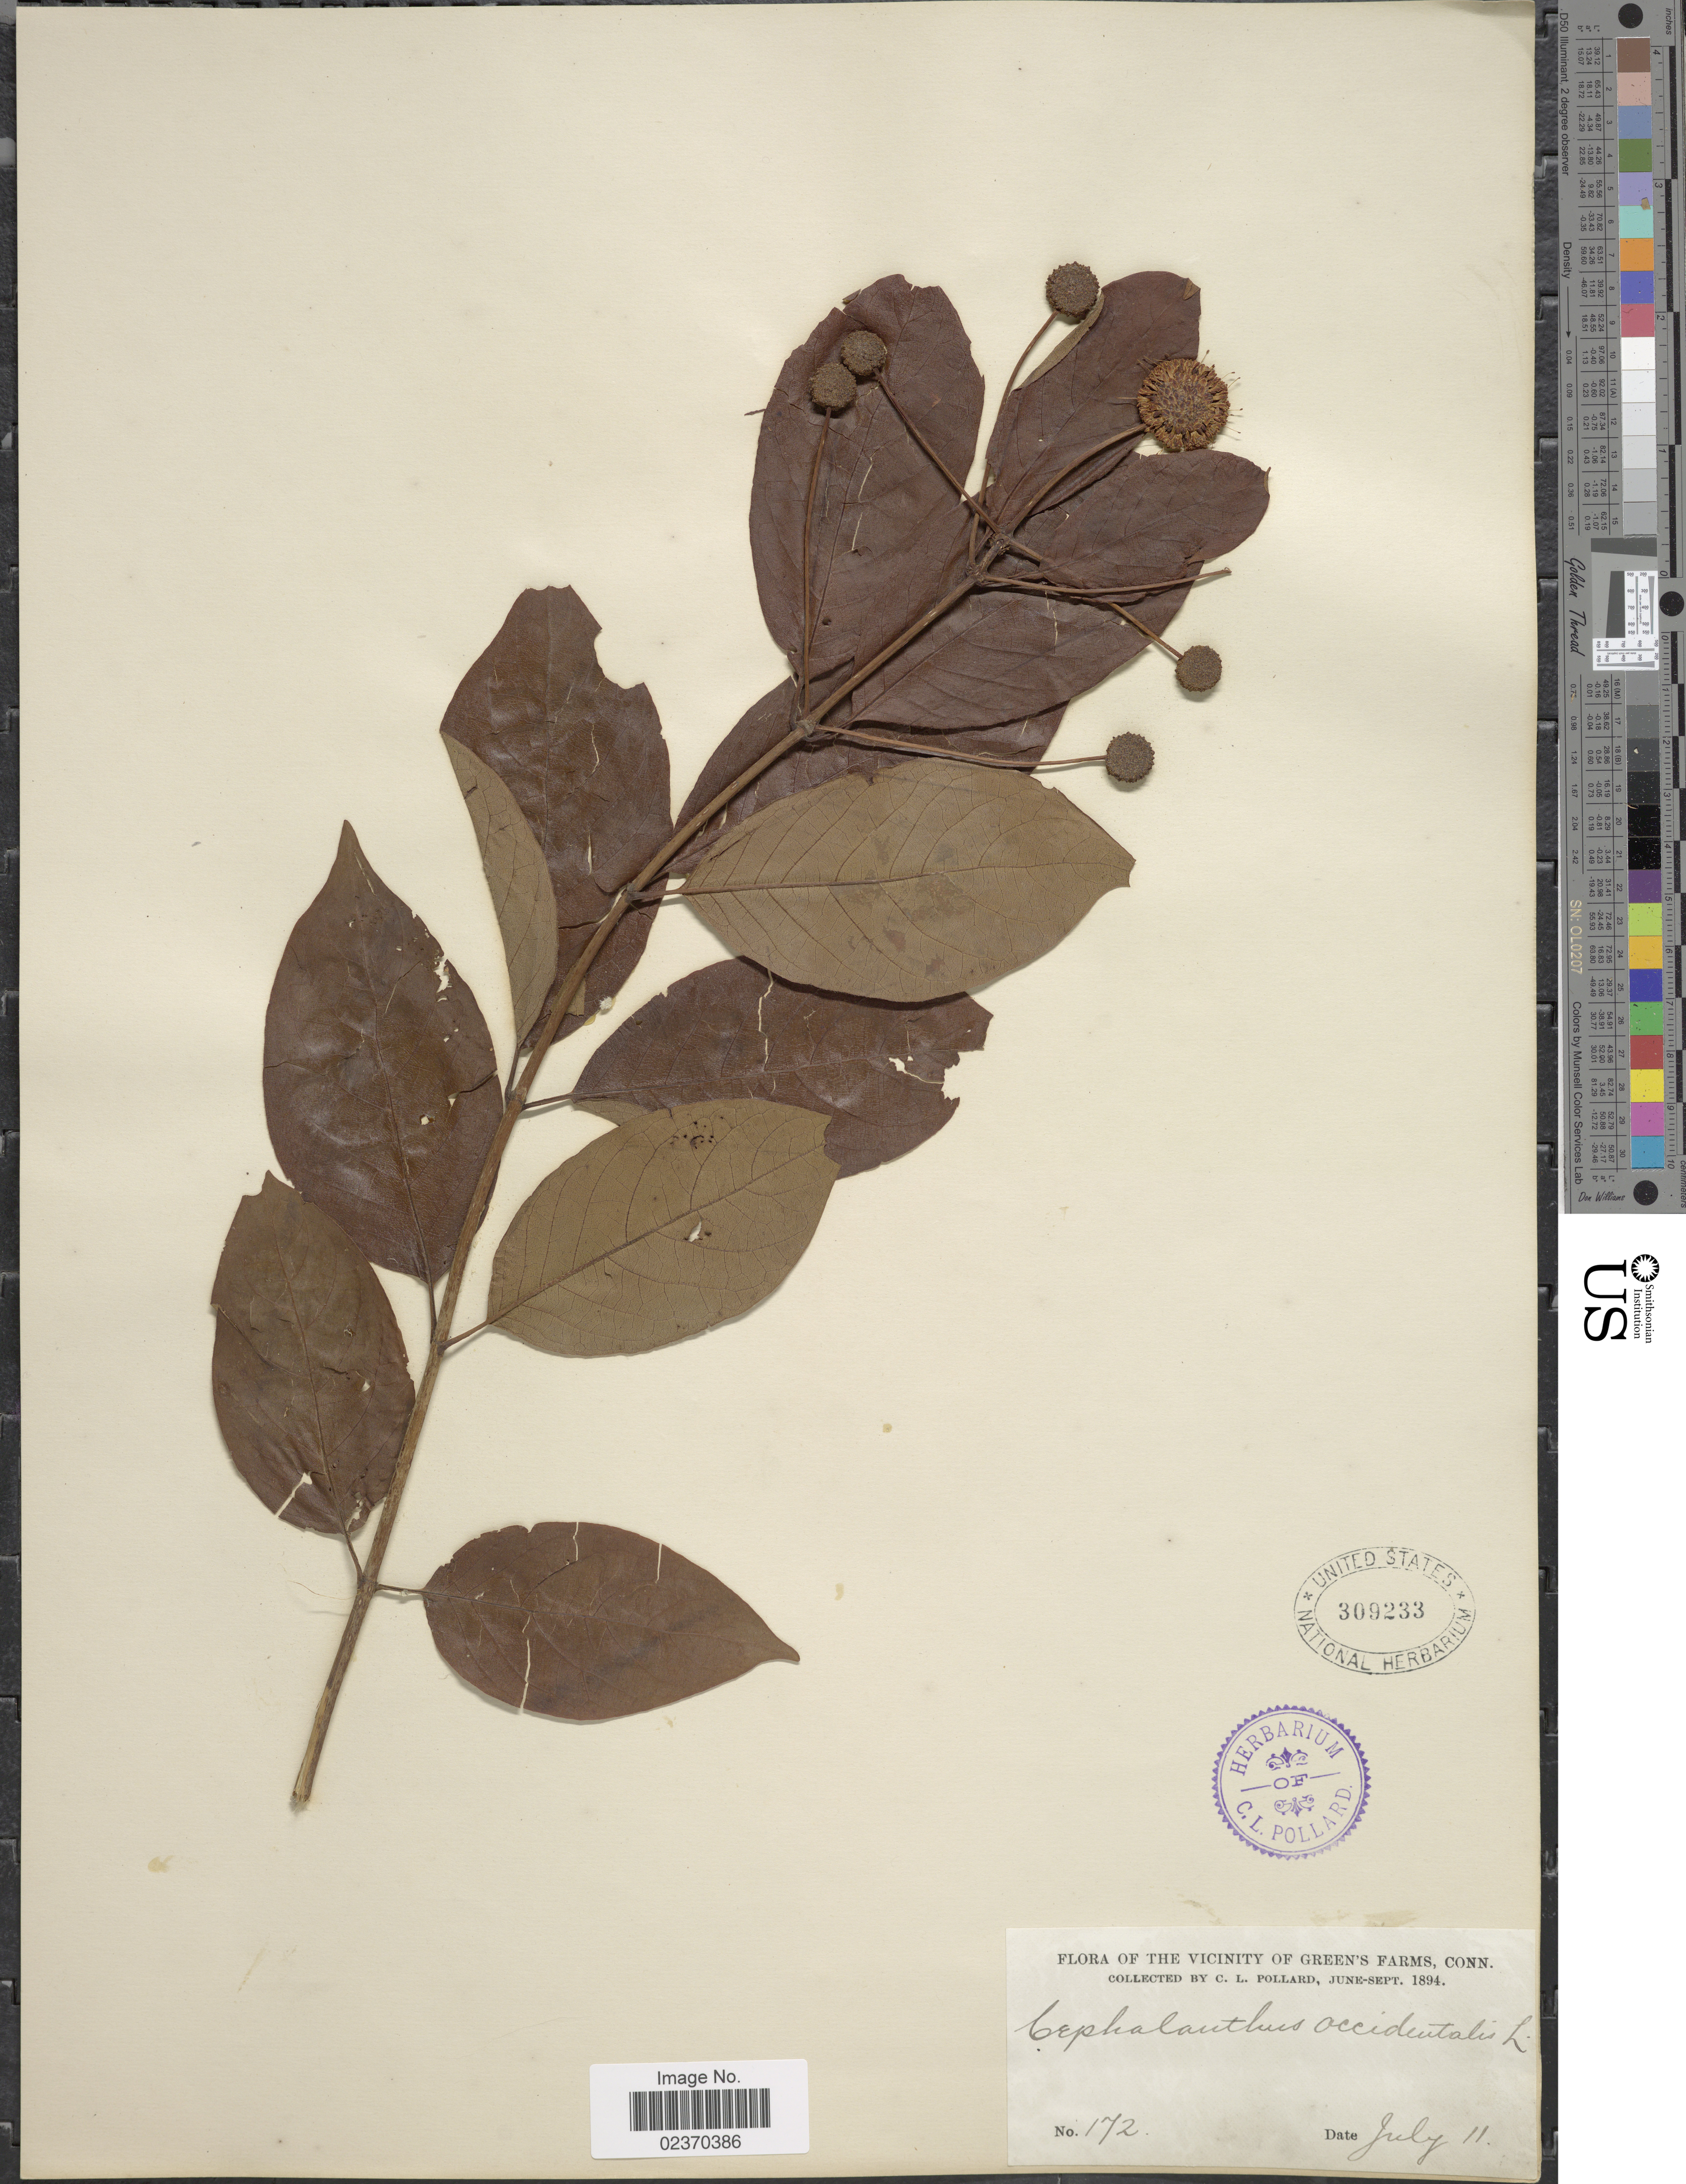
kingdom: Plantae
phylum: Tracheophyta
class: Magnoliopsida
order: Gentianales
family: Rubiaceae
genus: Cephalanthus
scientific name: Cephalanthus occidentalis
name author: L.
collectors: C. L. Pollard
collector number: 172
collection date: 1894-07-11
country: United States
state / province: Connecticut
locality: Vicinity of Green's Farms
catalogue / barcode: US 309233